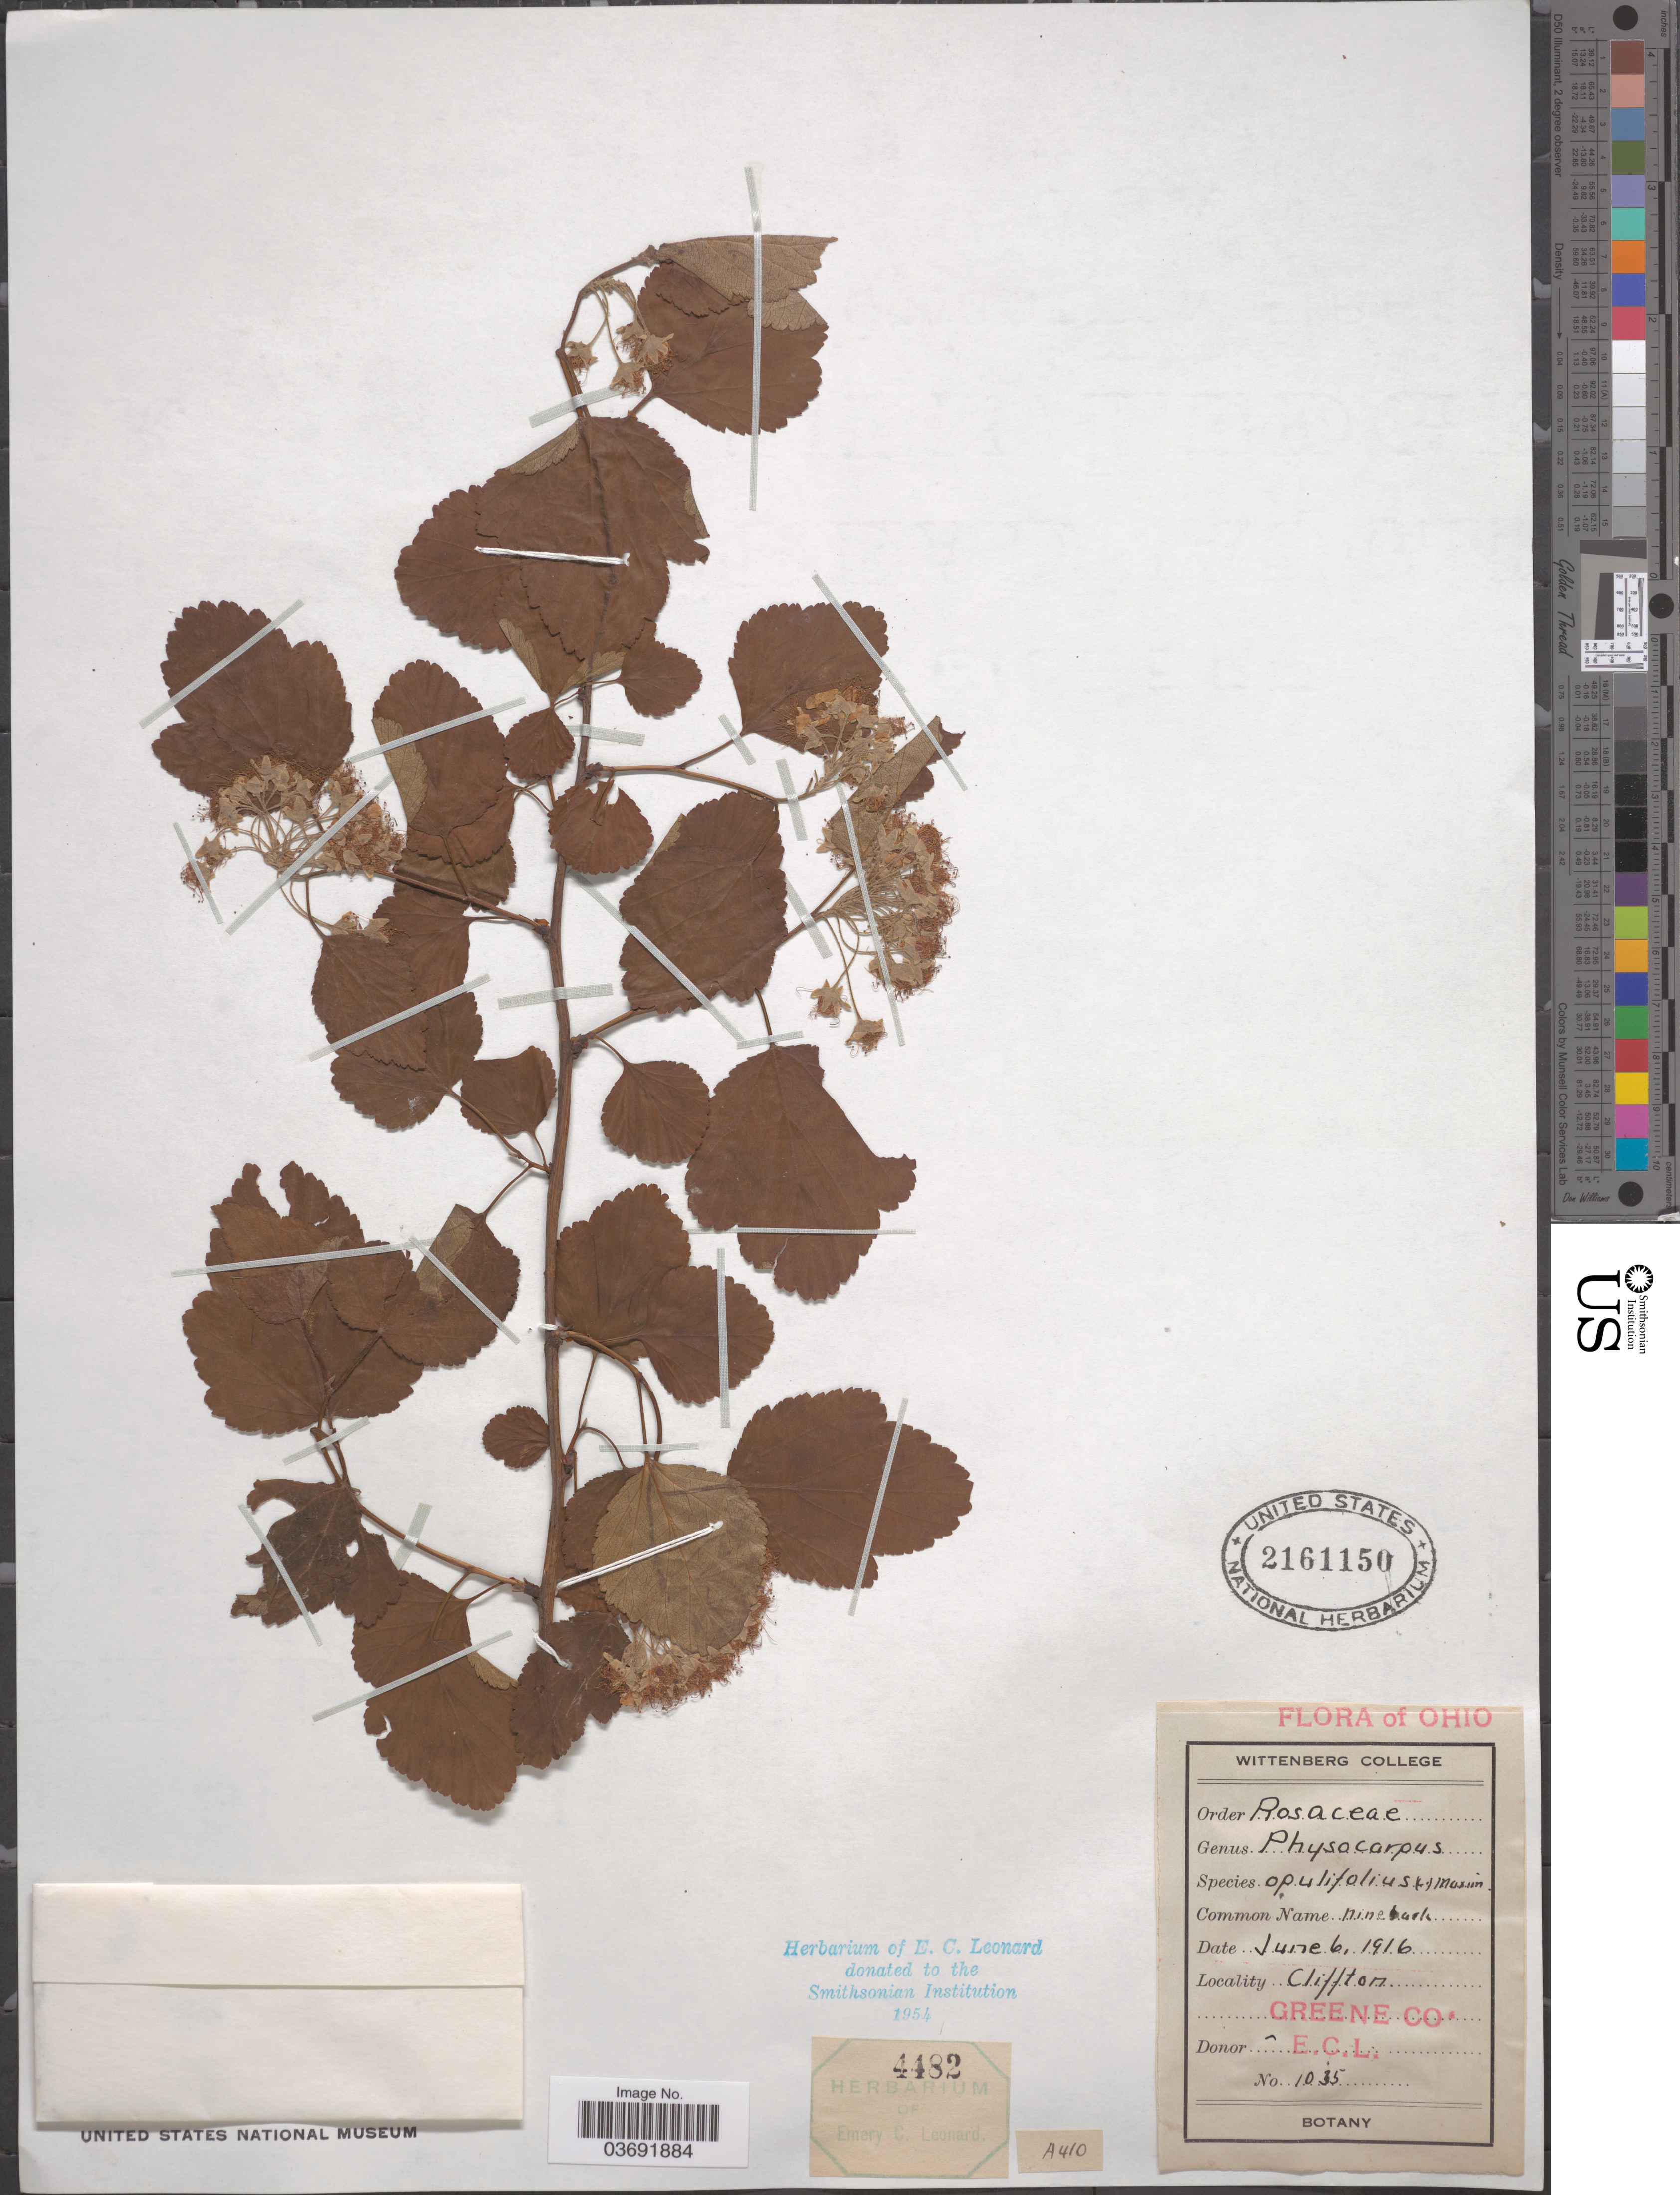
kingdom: Plantae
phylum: Tracheophyta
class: Magnoliopsida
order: Rosales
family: Rosaceae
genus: Physocarpus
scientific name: Physocarpus opulifolius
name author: (L.) Maxim.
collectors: E. C. Leonard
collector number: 1035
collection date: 1916-06-06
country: United States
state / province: Ohio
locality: Cliffton. Greene Co.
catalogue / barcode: US 2161150